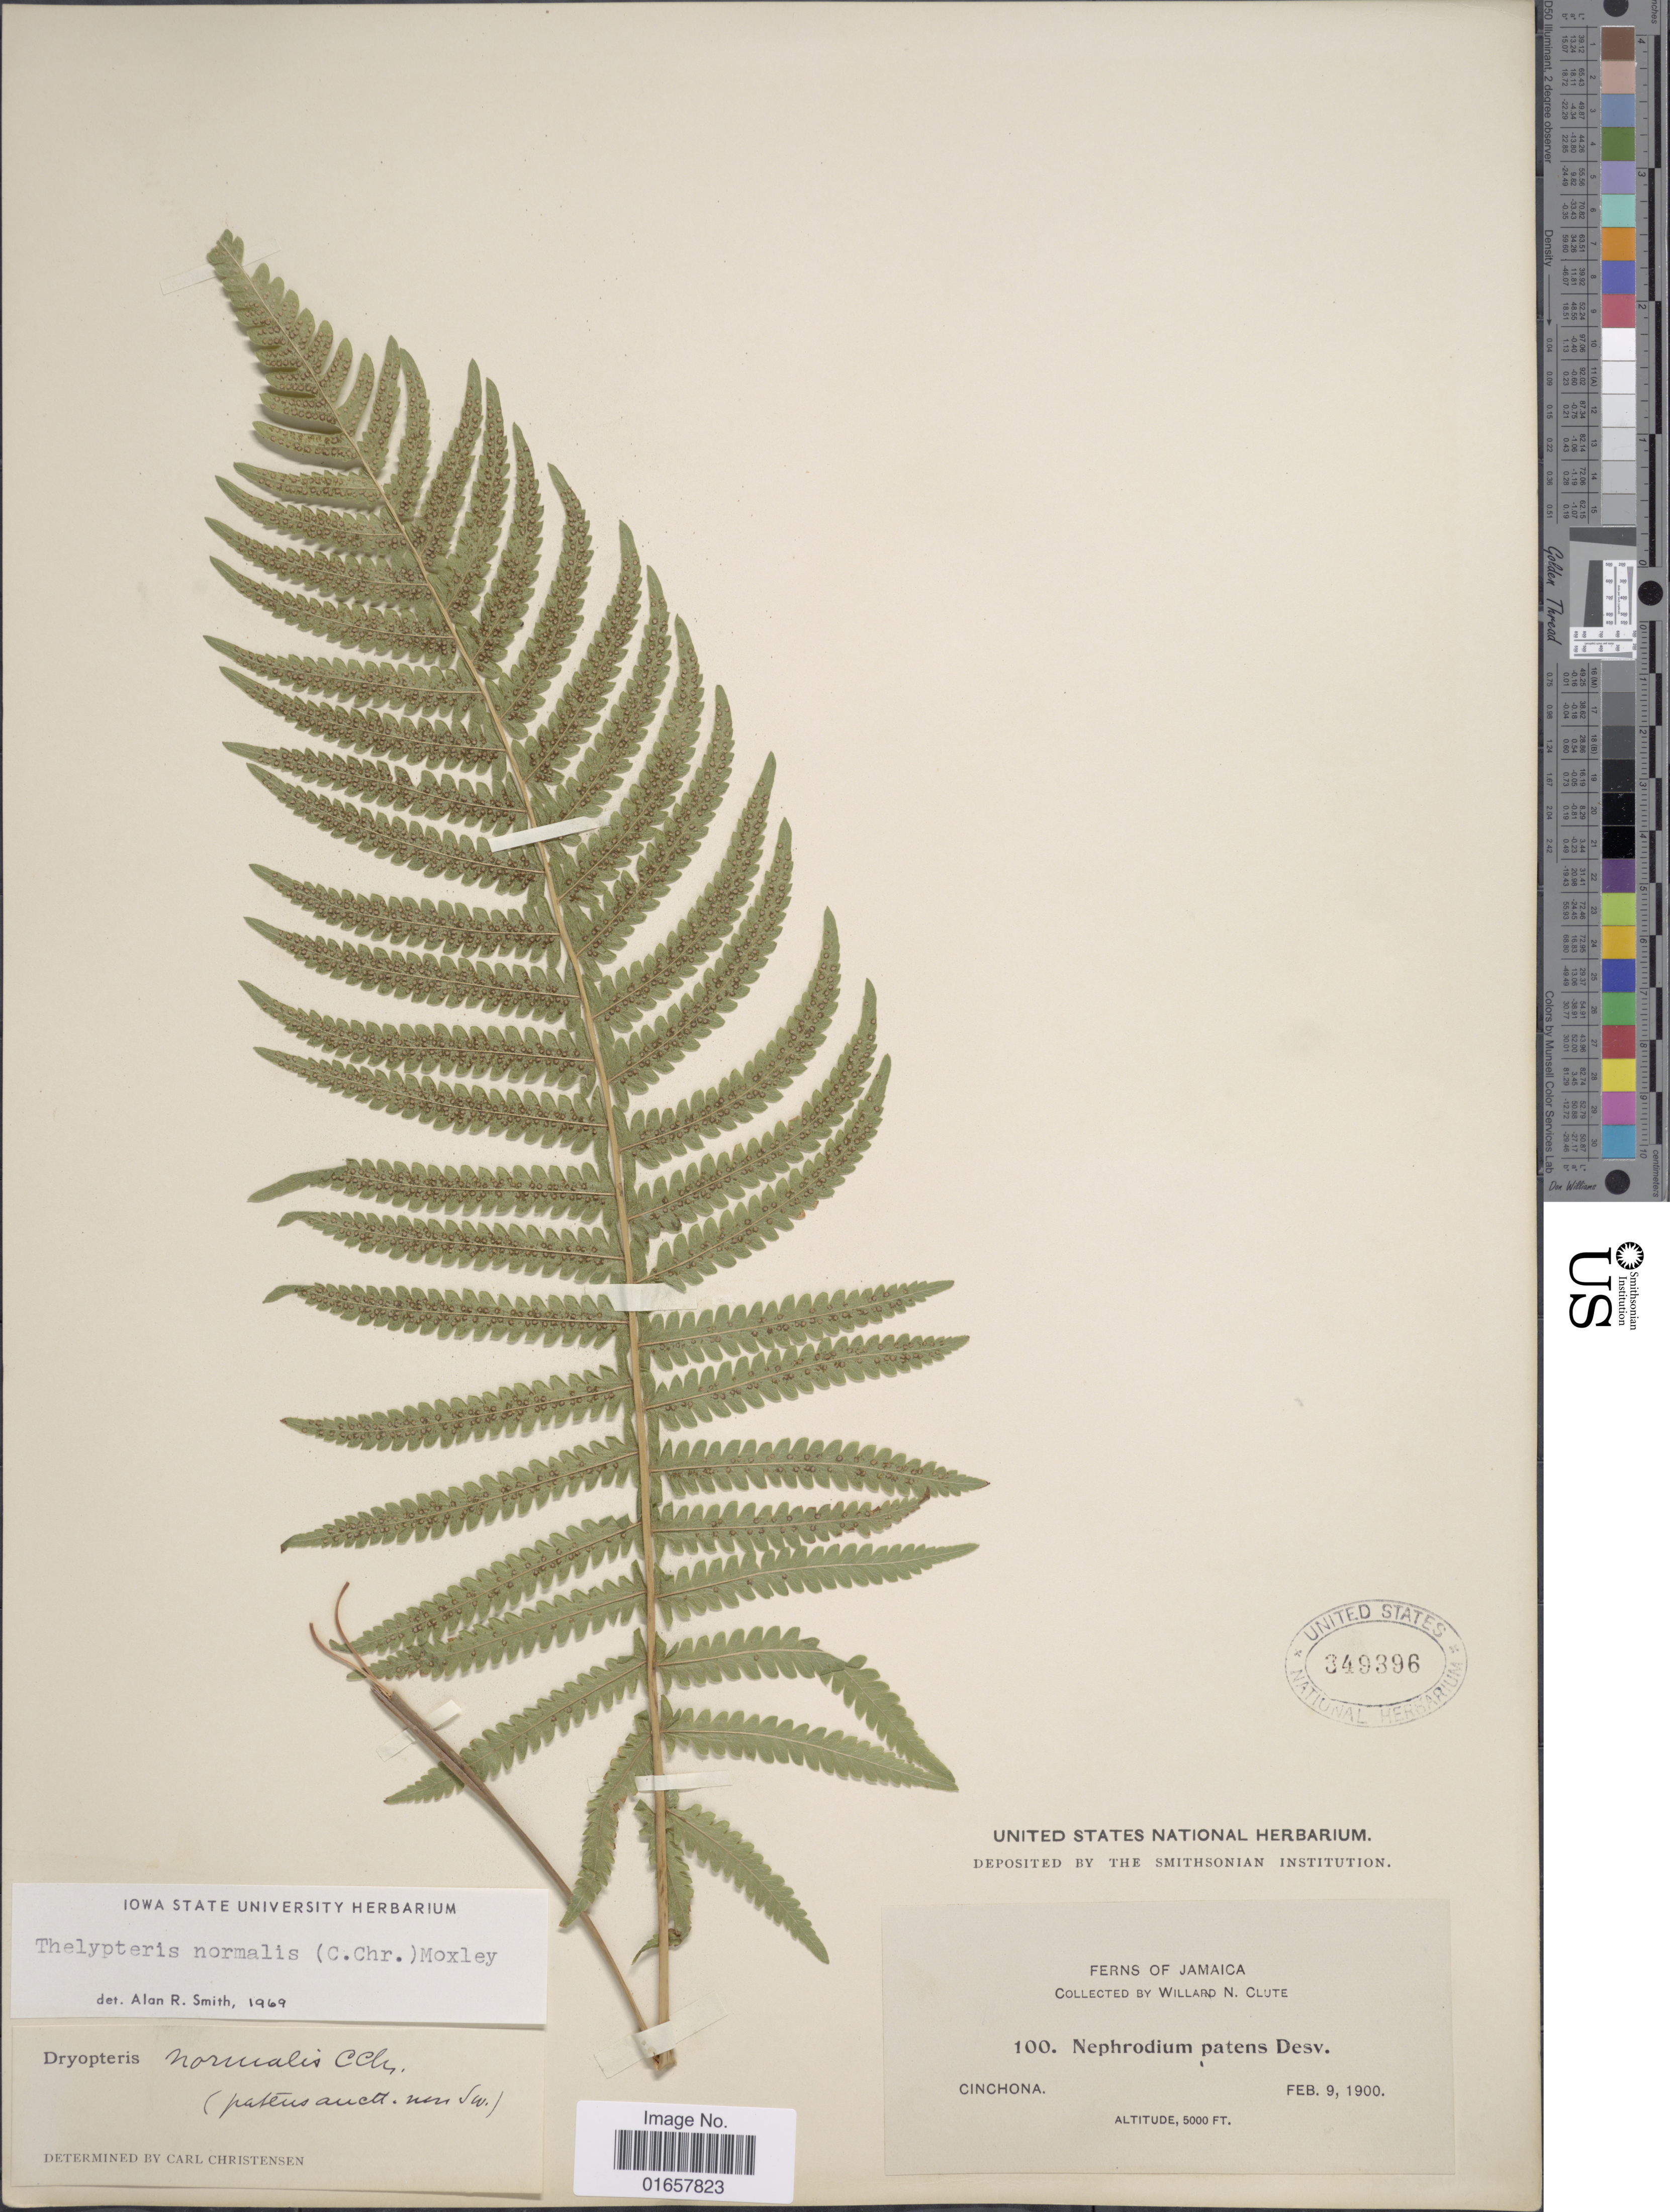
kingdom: Plantae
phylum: Tracheophyta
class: Polypodiopsida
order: Polypodiales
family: Thelypteridaceae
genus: Christella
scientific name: Christella kunthii comb. ined.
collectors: W. N. Clute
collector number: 100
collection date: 1900-02-09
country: Jamaica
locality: Jamaica, Cinchona.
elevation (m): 1524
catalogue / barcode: US 349396